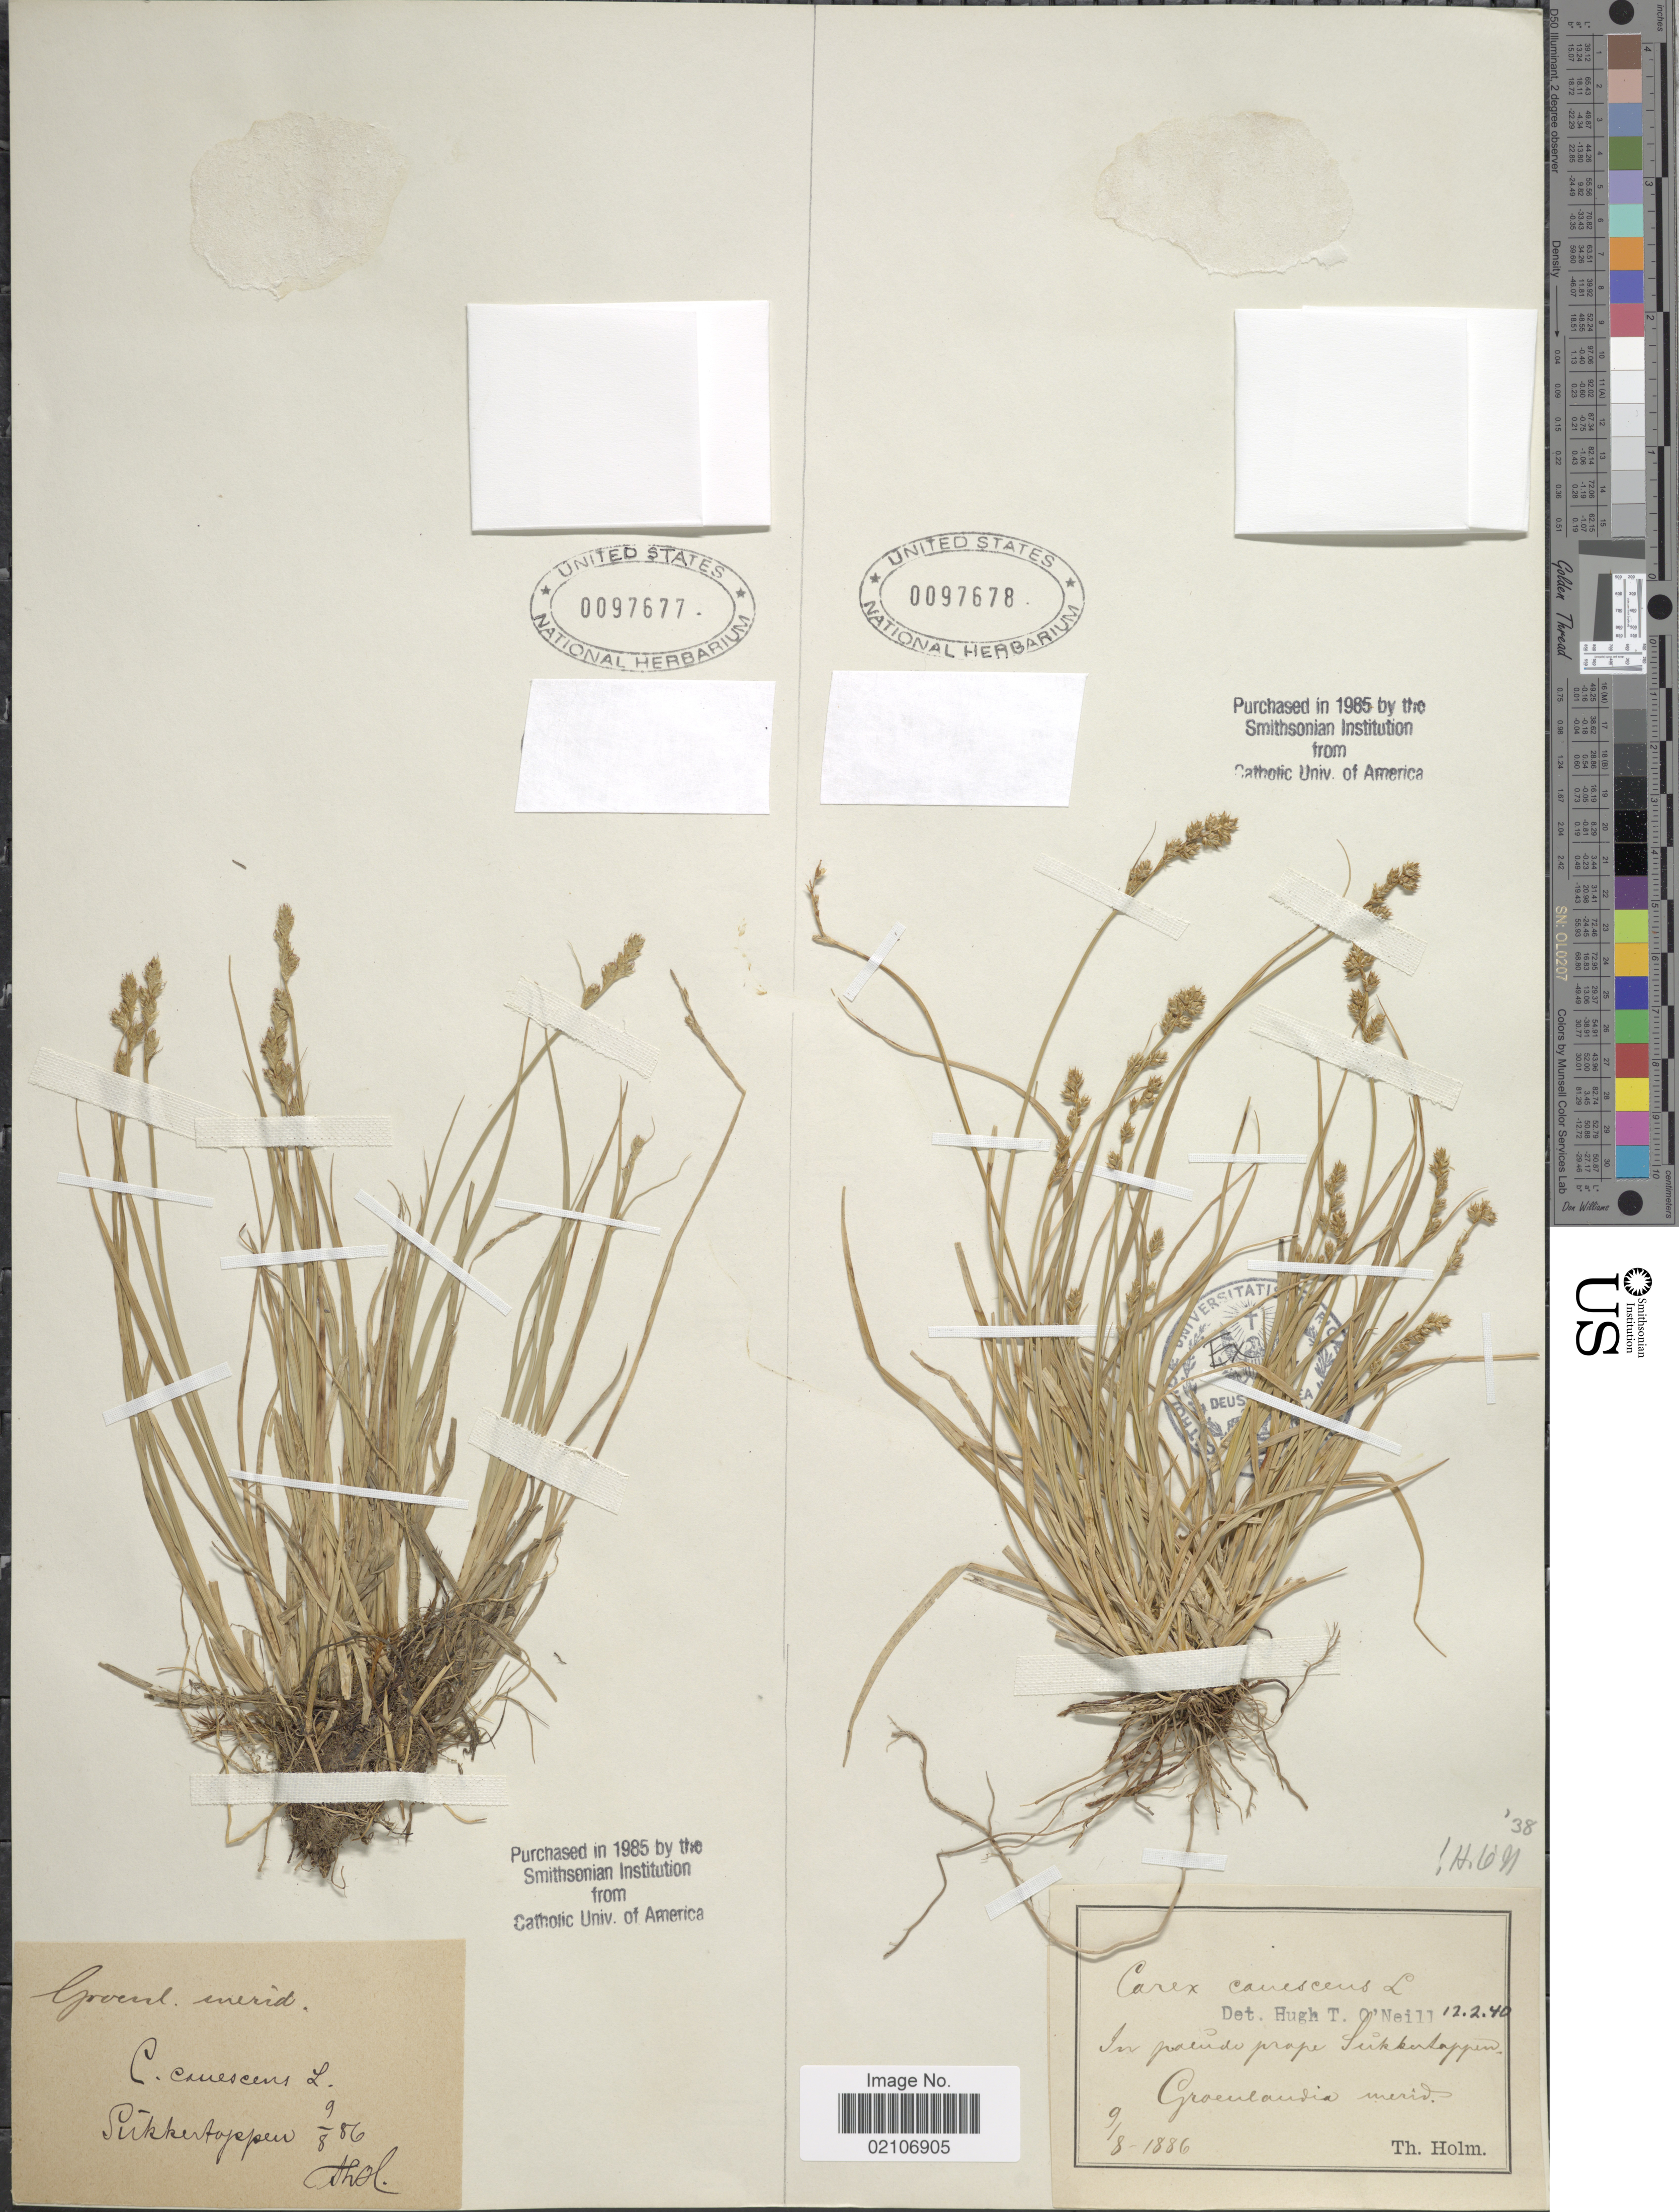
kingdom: Plantae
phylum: Tracheophyta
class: Liliopsida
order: Poales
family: Cyperaceae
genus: Carex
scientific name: Carex canescens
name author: L.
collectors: T. Holm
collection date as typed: Transcribed d/m/y: 9/8/86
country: Greenland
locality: Seikkertappen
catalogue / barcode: US 97677